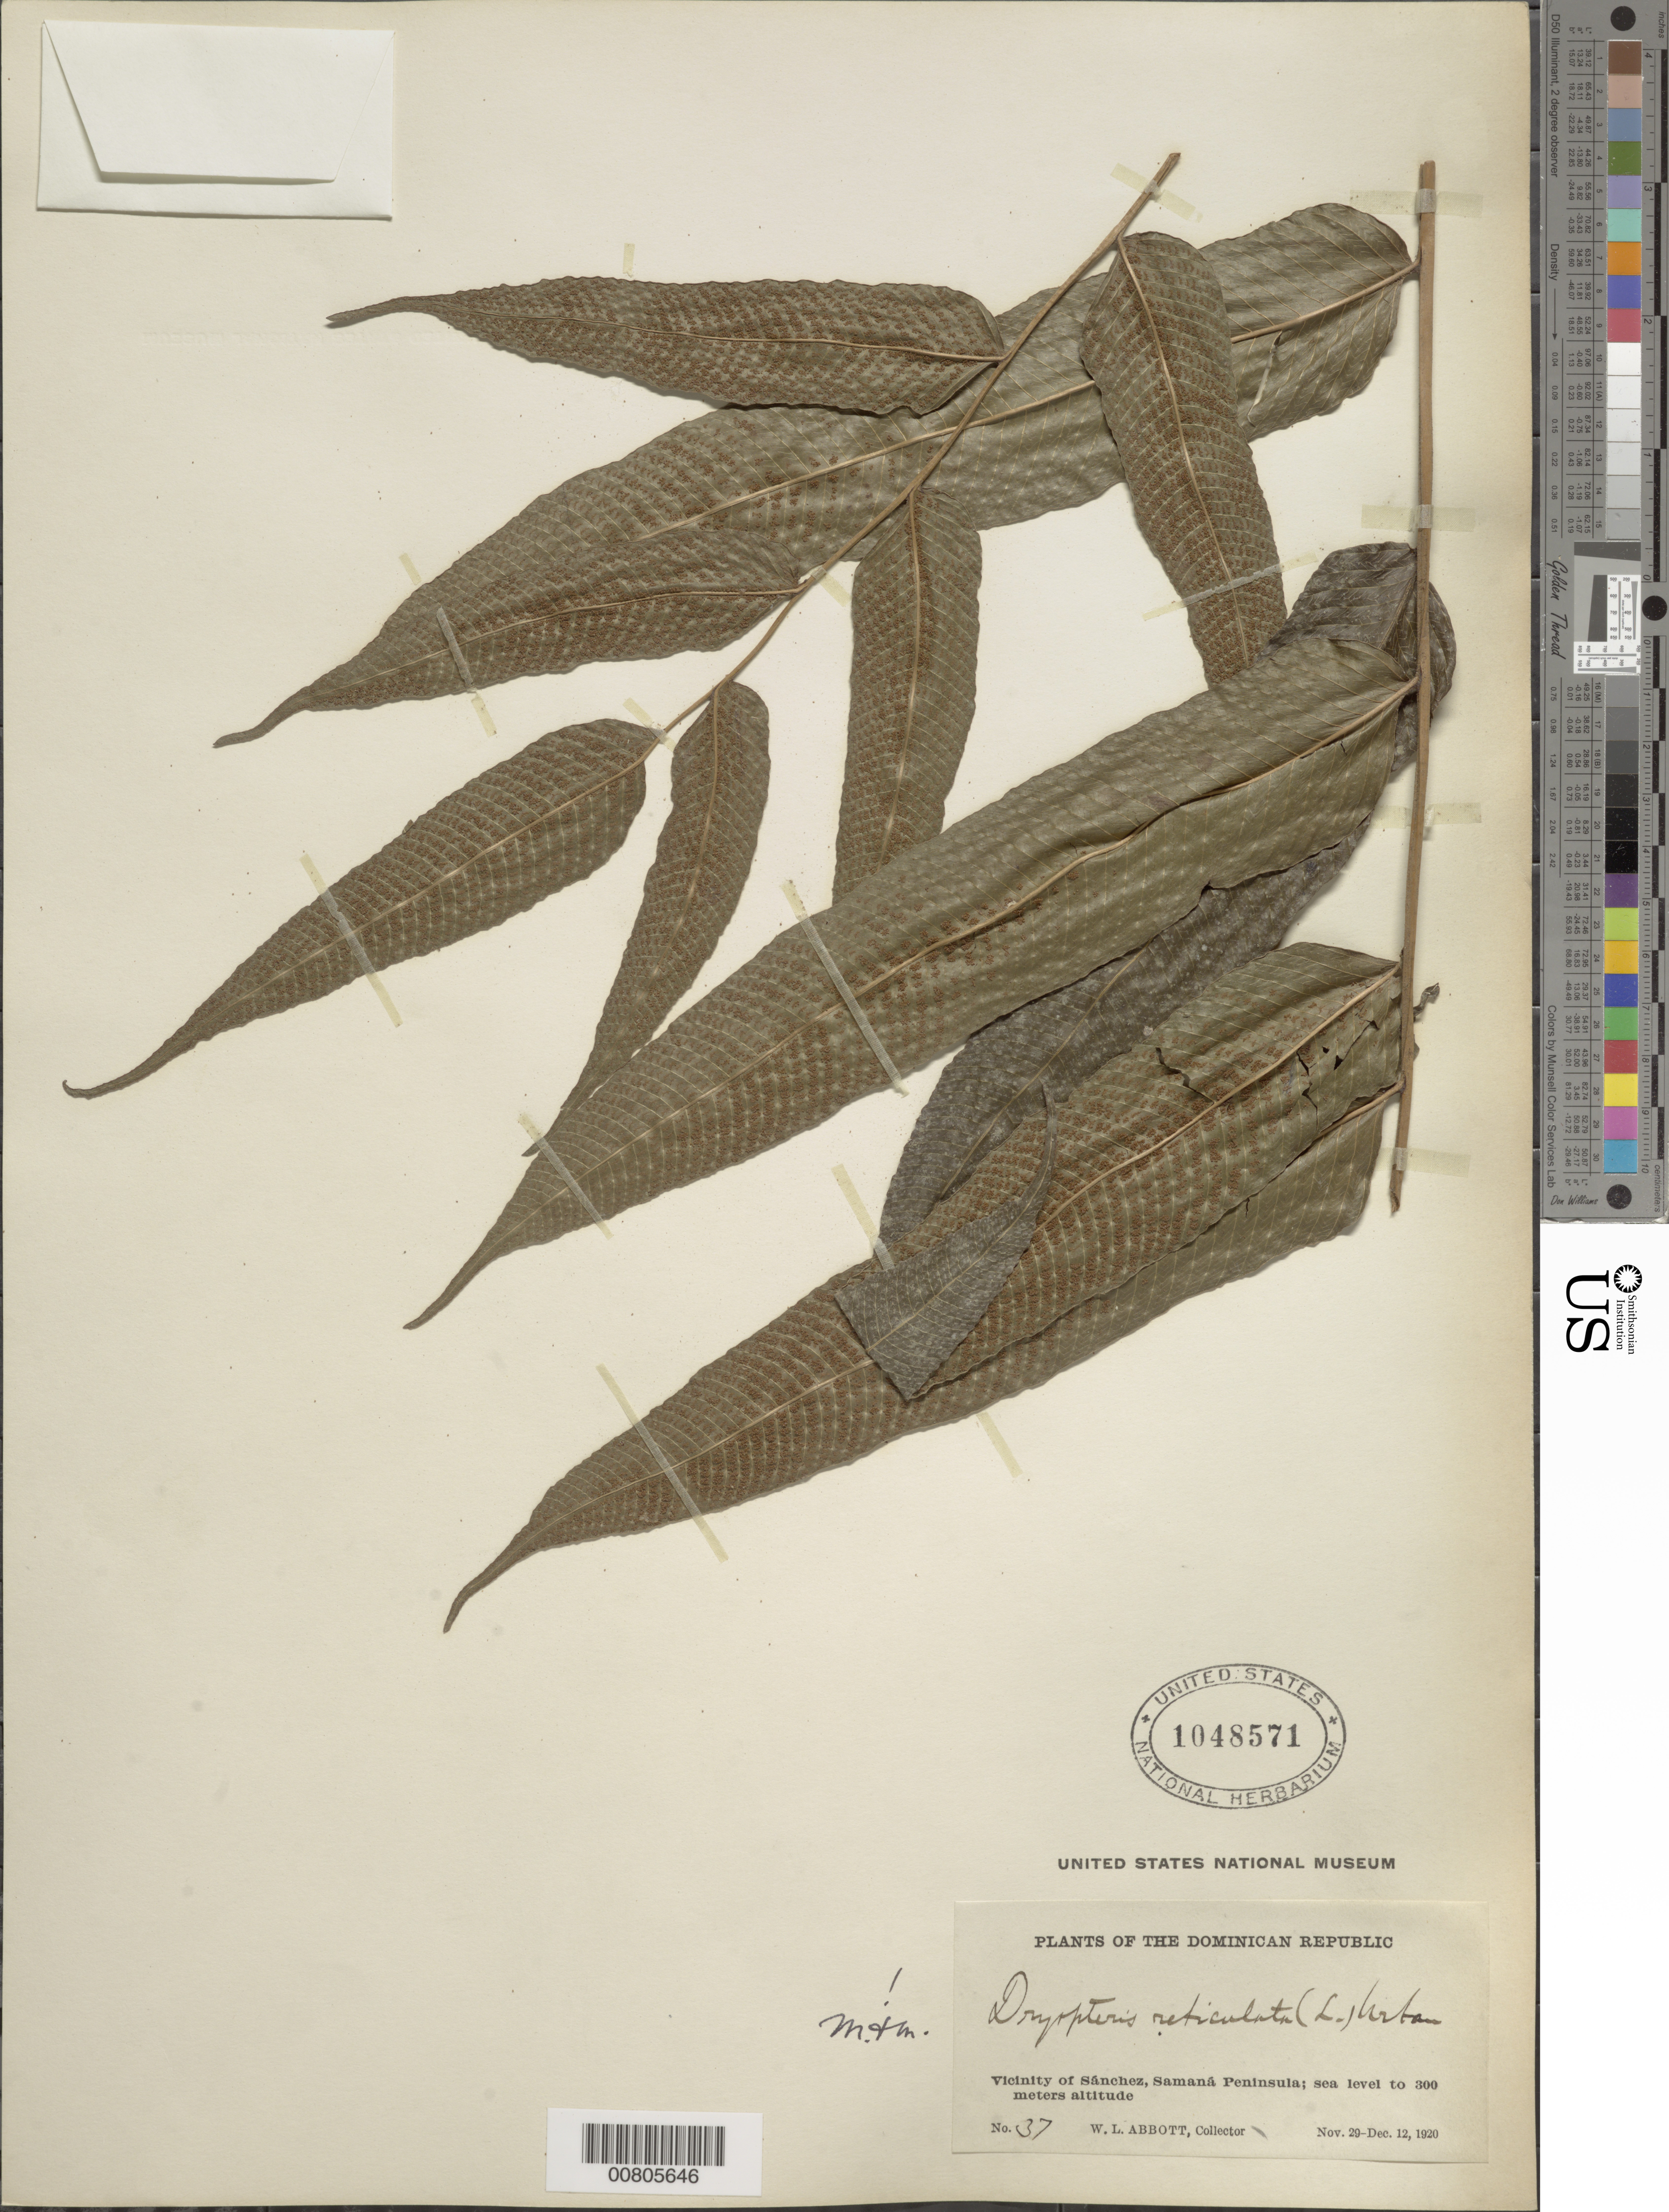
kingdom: Plantae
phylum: Tracheophyta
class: Polypodiopsida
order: Polypodiales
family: Thelypteridaceae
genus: Meniscium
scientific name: Meniscium reticulatum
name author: (L.) Sw.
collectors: W. L. Abbott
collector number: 37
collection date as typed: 29 Nov 1920 to 12 Dec 1920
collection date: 1920-11-29/1920-12-12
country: Dominican Republic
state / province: Samana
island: Hispaniola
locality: Sánchez vicinity, Samaná Penincula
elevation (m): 0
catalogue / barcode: US 1048571